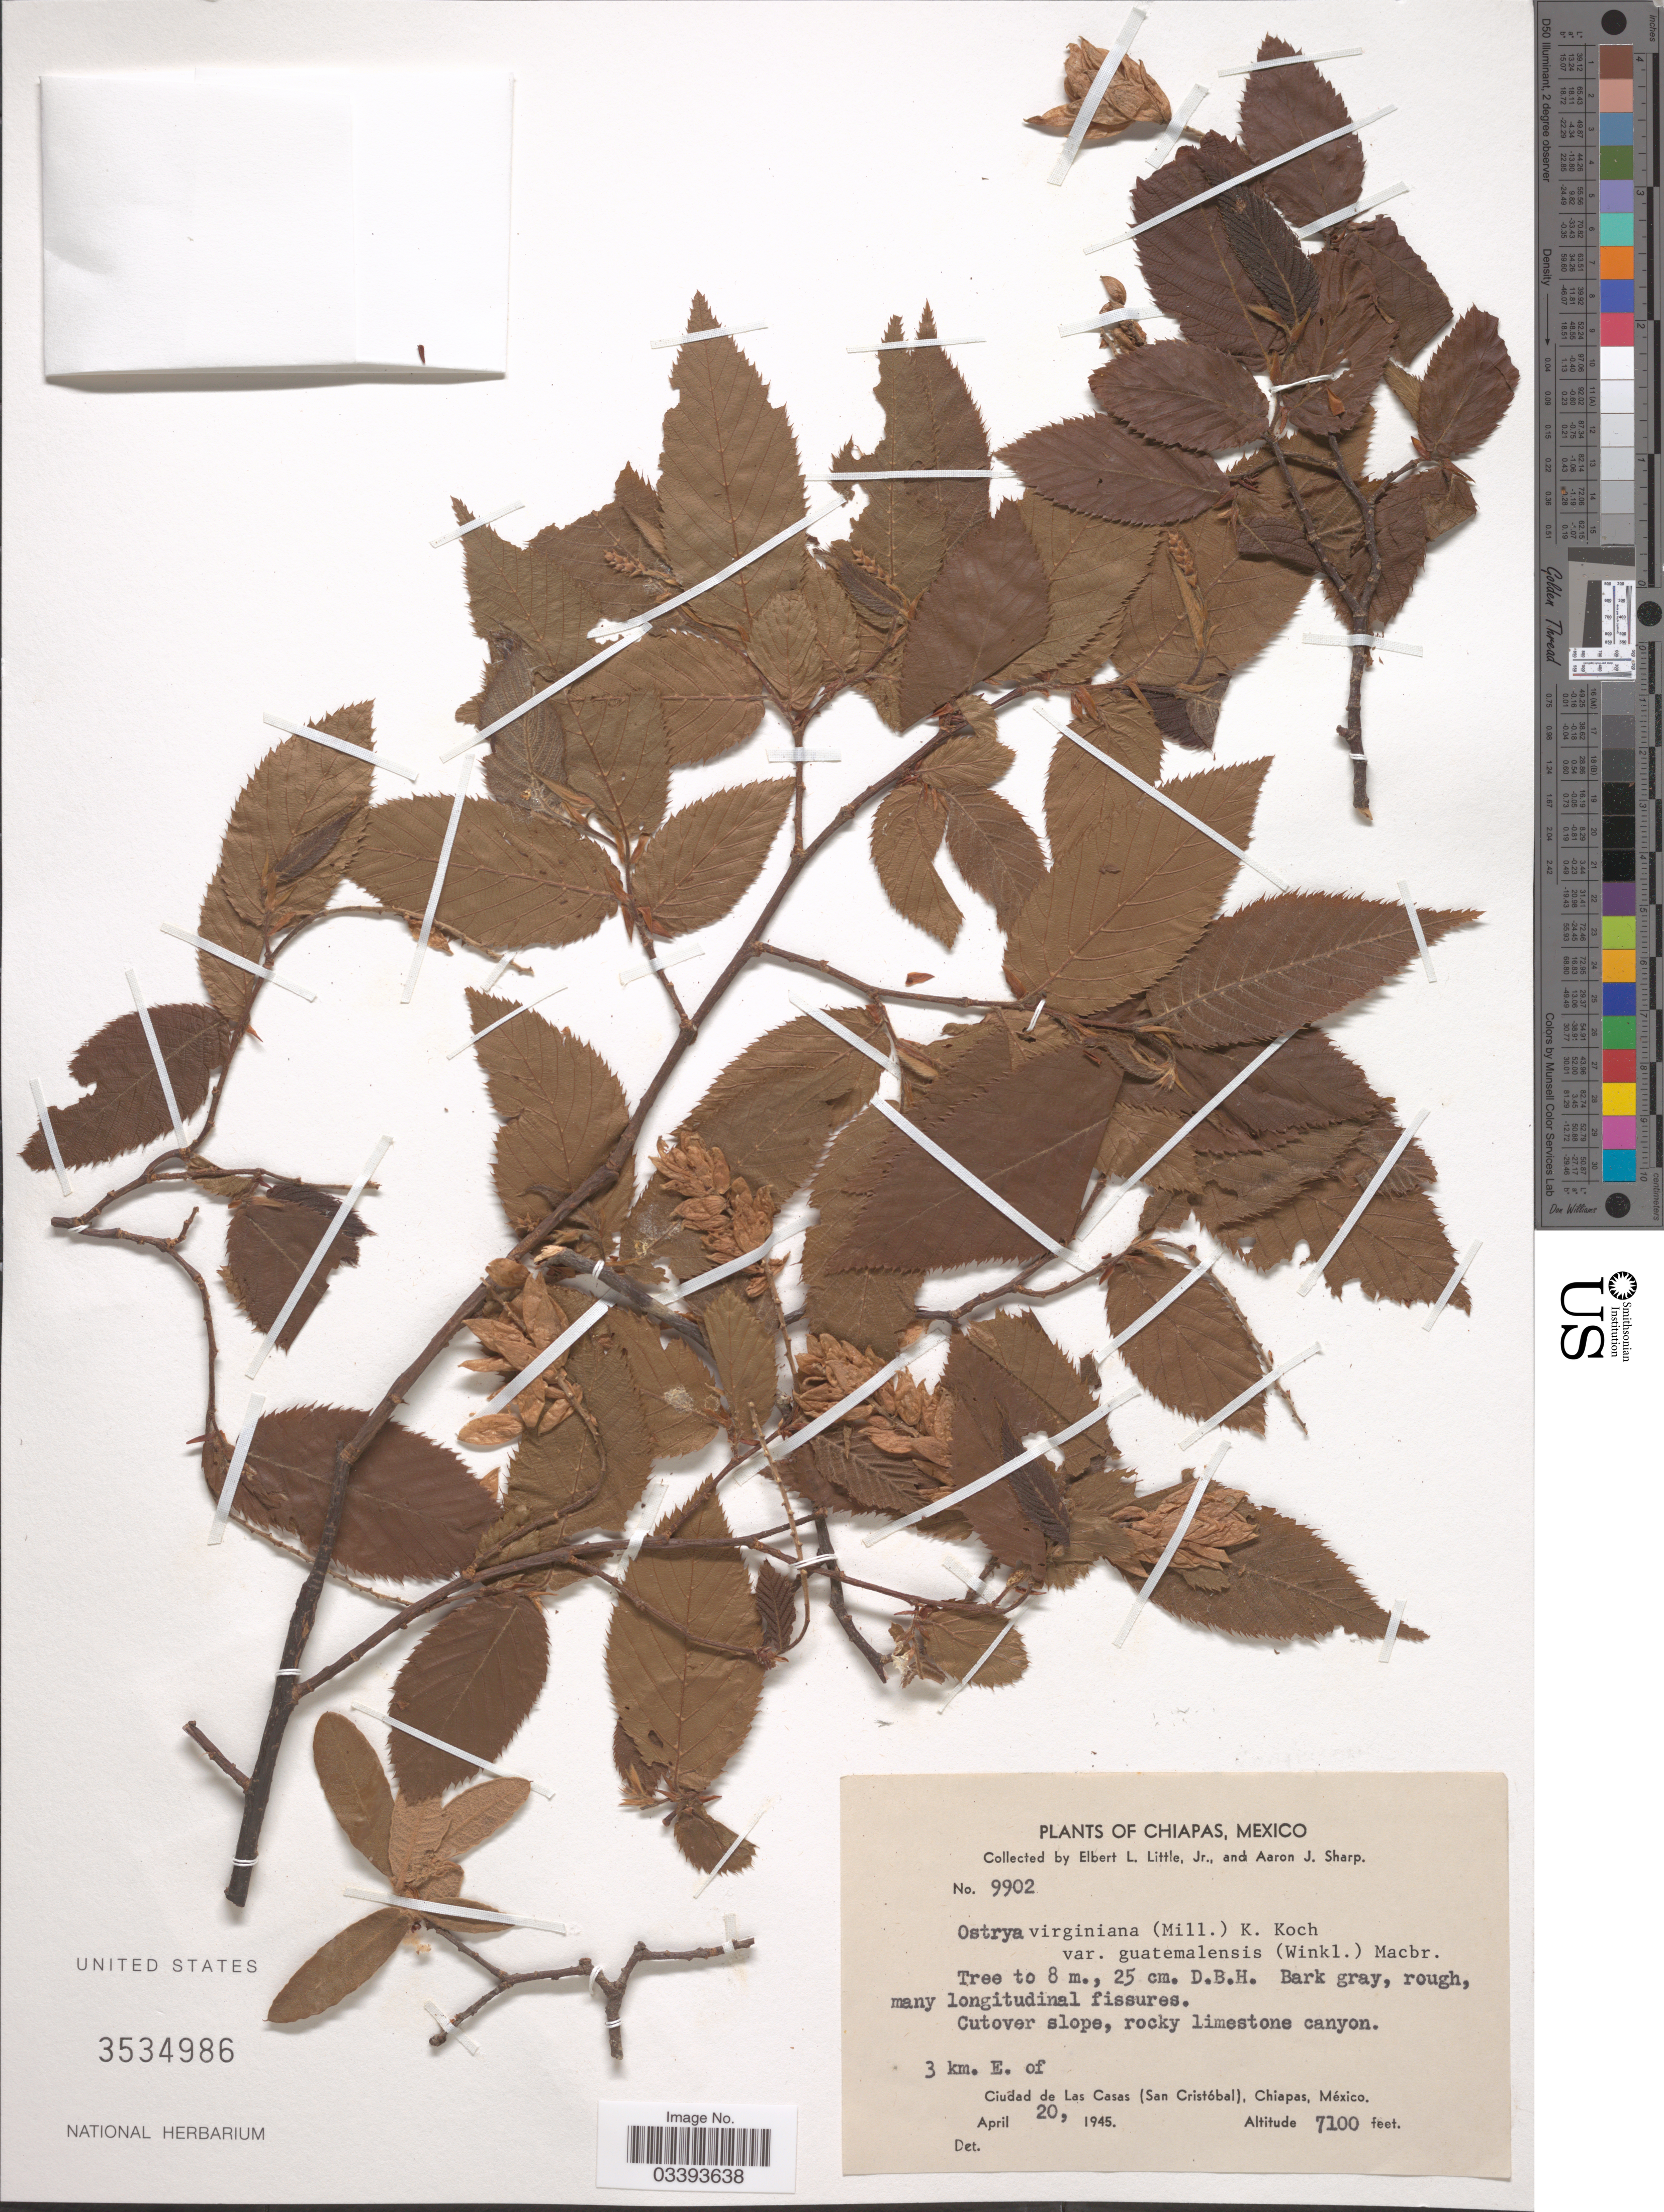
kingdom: Plantae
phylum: Tracheophyta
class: Magnoliopsida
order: Fagales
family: Betulaceae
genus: Ostrya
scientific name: Ostrya guatemalensis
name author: (H.J.P. Winkl.) Rose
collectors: E. L. Little & Mrs A. J. Sharp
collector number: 9902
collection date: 1945-04-20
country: Mexico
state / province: Chiapas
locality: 3 km. E. of Ciúdad de Las Casas (San Cristóbal).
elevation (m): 2164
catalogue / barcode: US 3534986